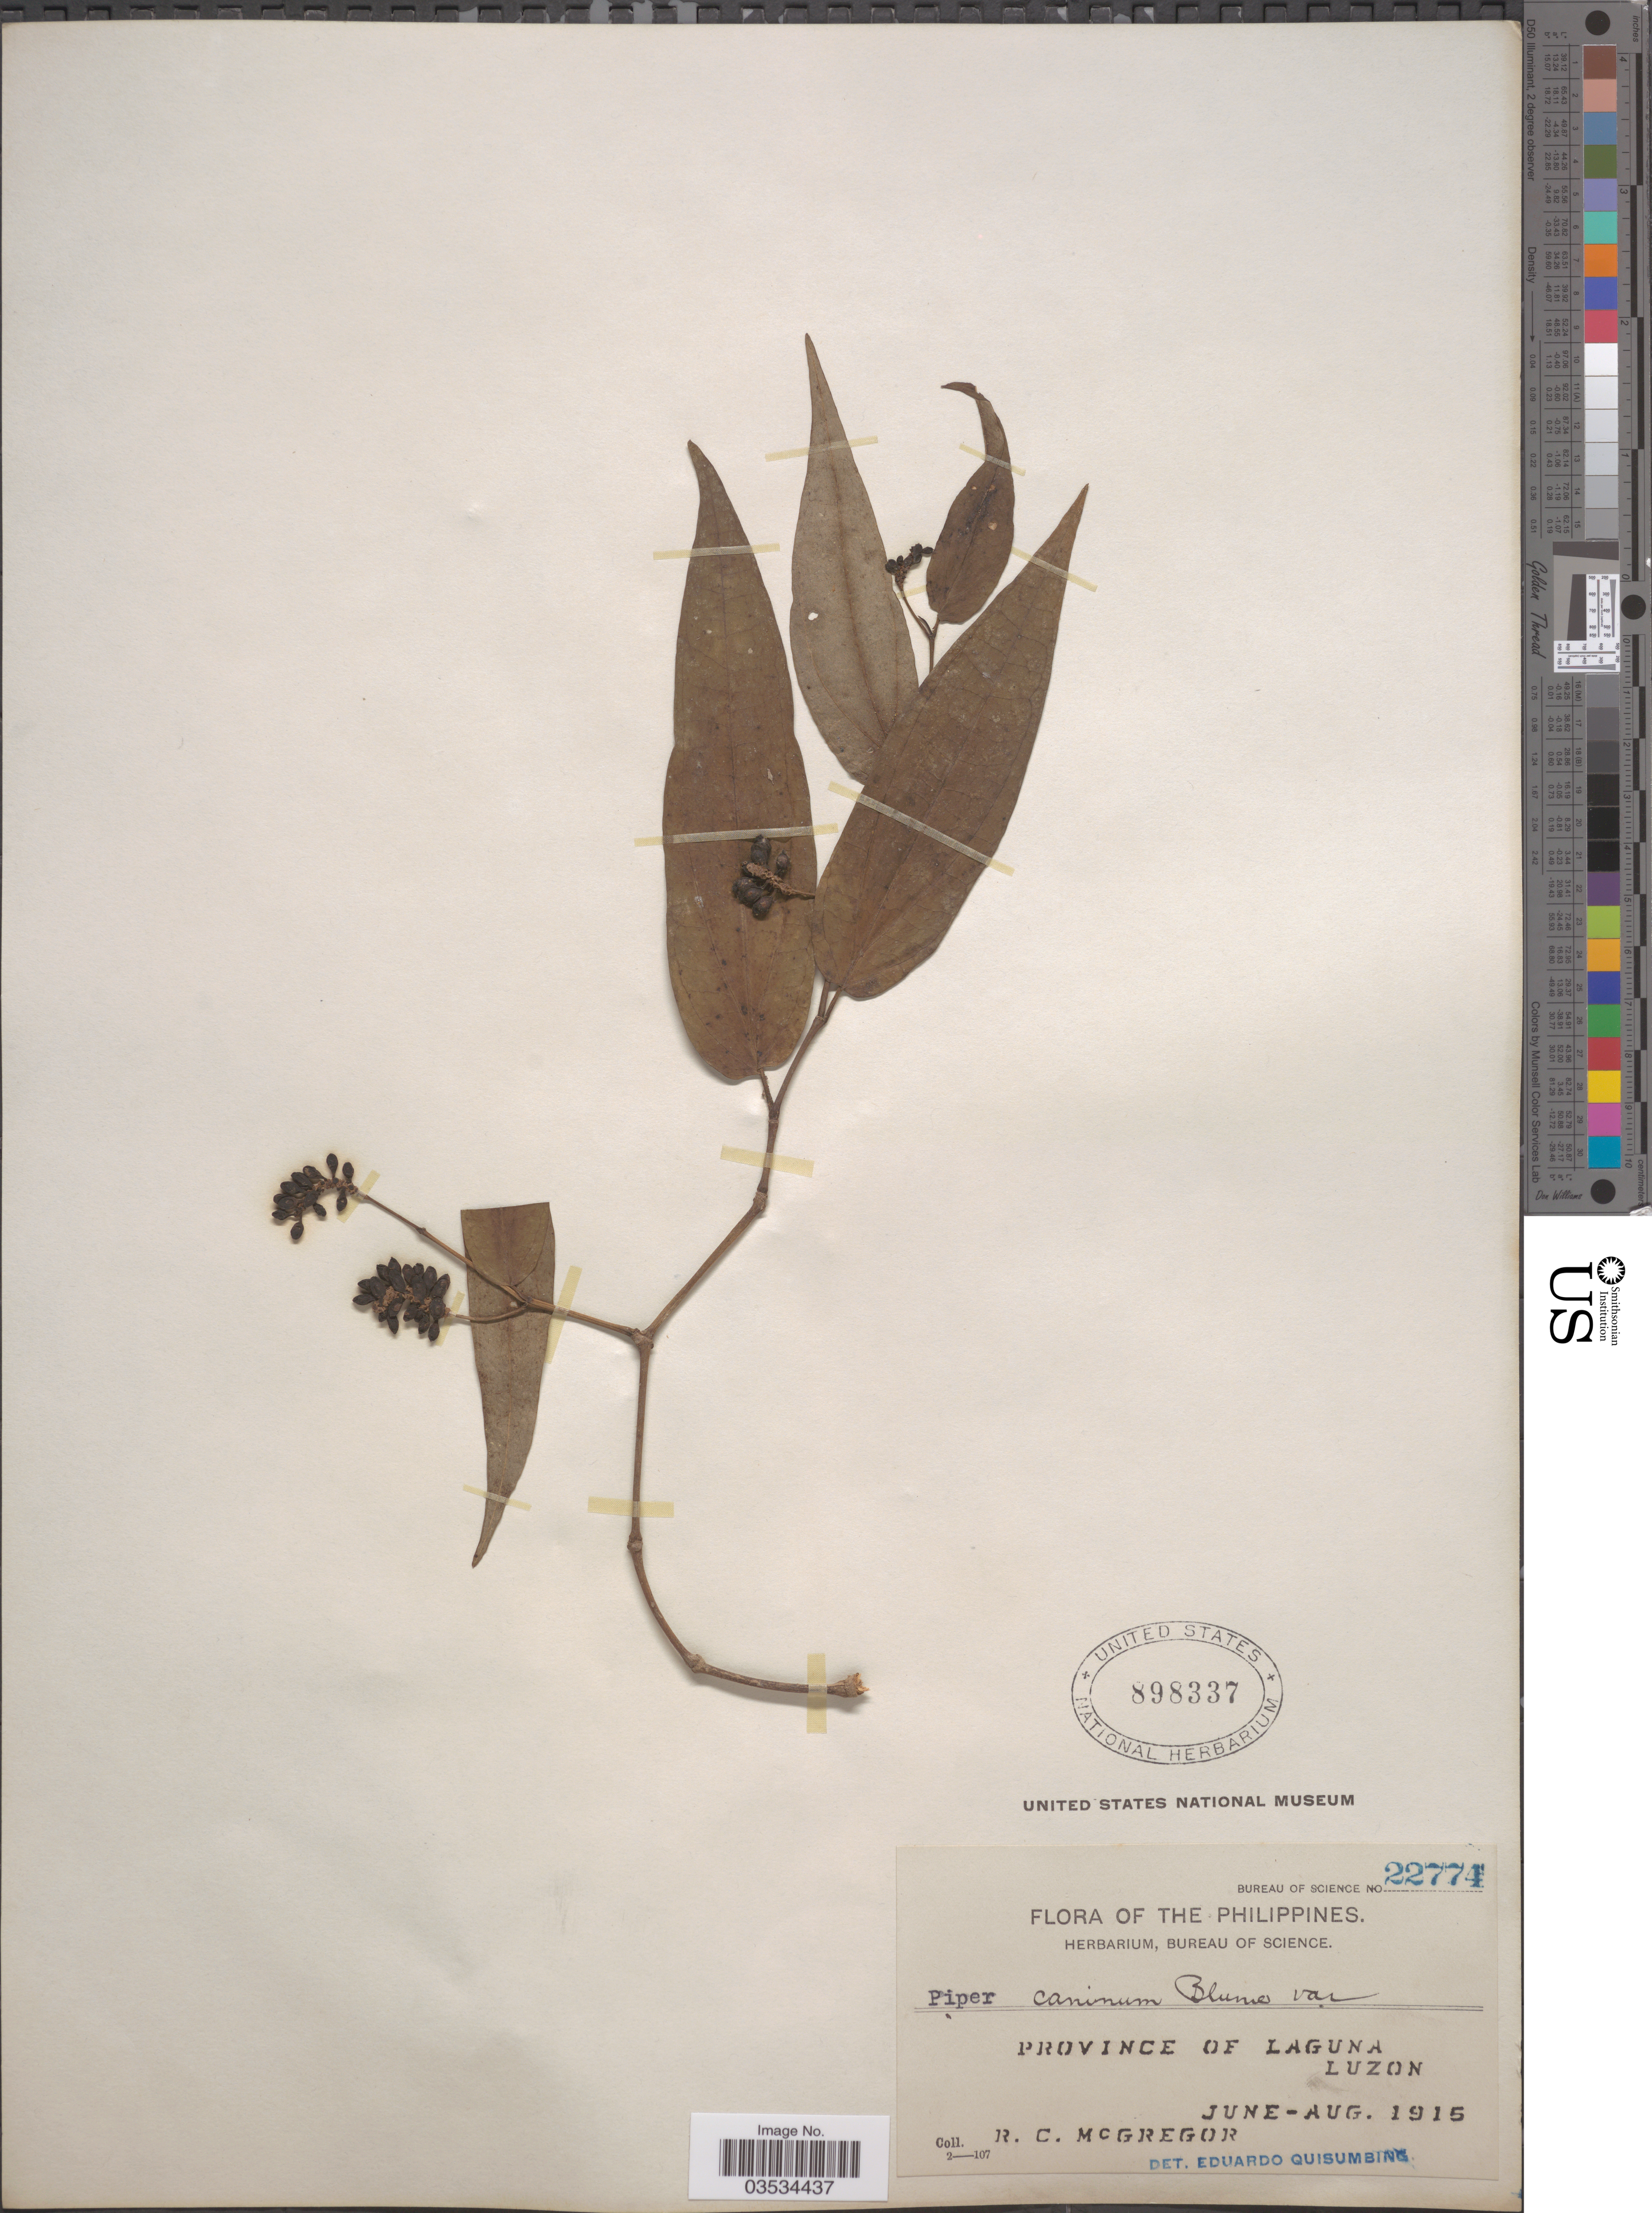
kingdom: Plantae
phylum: Tracheophyta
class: Magnoliopsida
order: Piperales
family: Piperaceae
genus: Piper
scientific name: Piper caninum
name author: Blume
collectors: R. C. McGregor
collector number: Bureau of Science 22774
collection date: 1915-06/1915-08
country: Philippines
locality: Province of Laguna. Luzon.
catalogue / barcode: US 898337